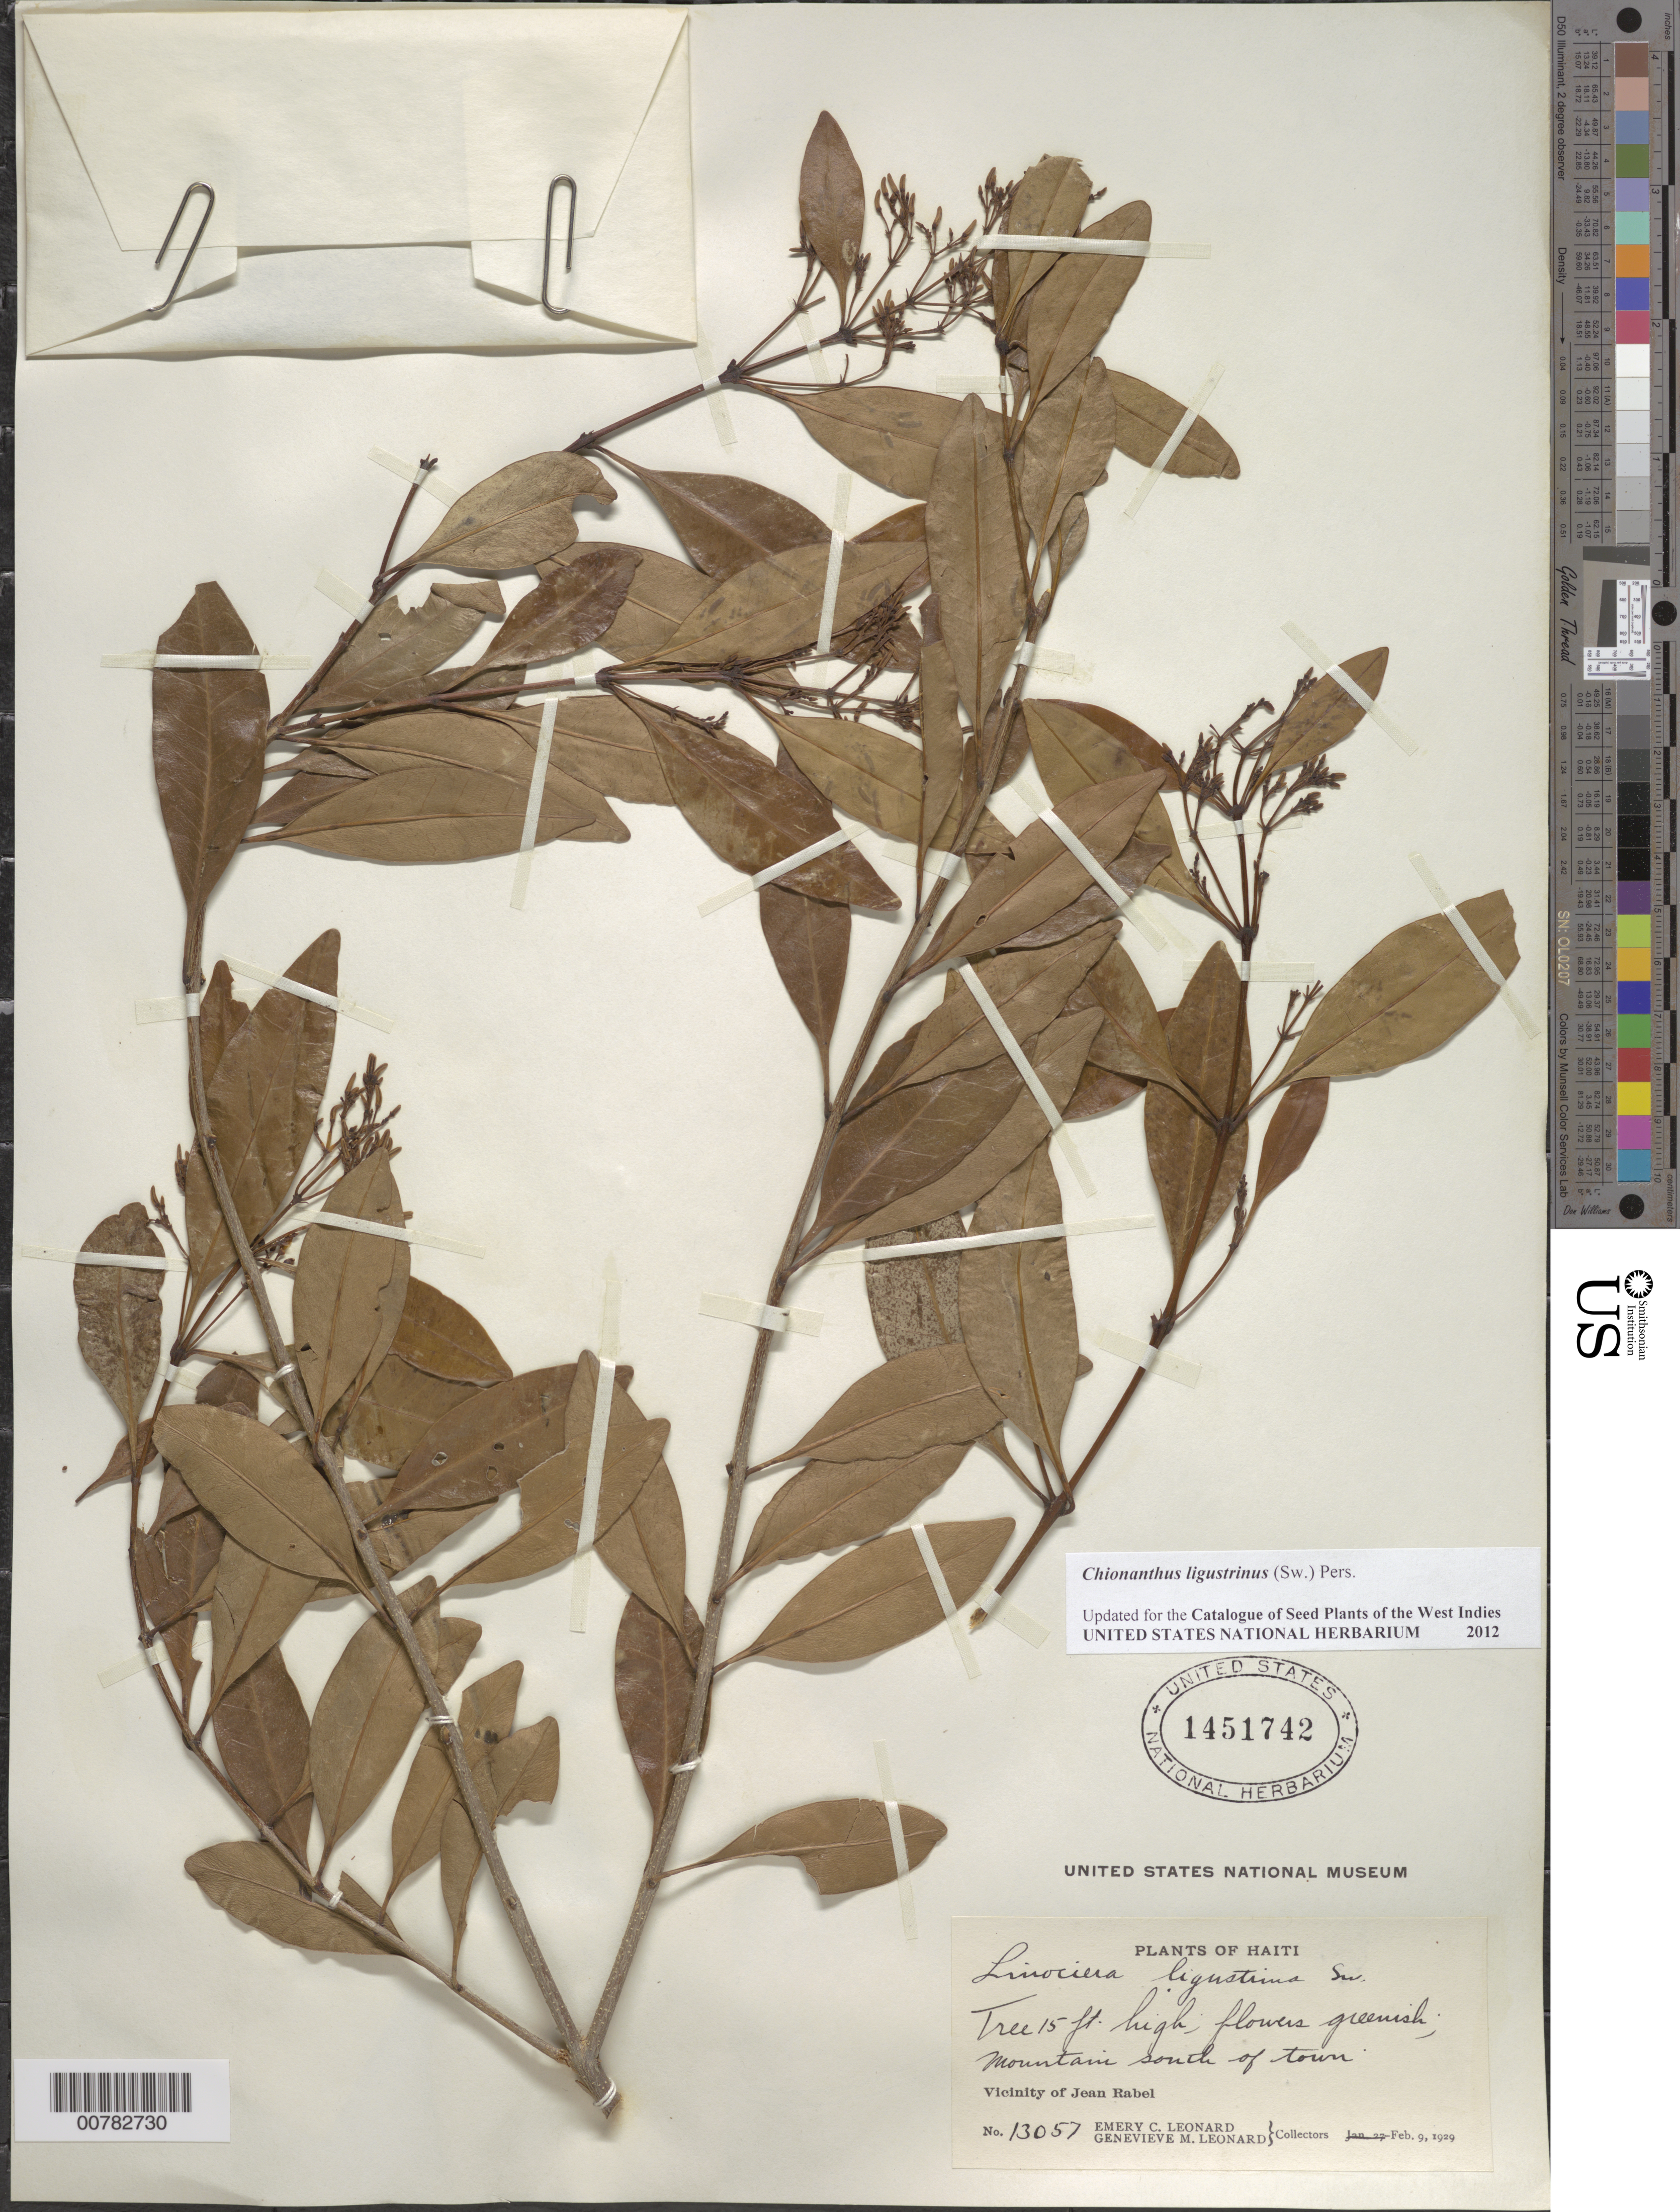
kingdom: Plantae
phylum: Tracheophyta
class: Magnoliopsida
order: Lamiales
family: Oleaceae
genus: Chionanthus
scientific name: Chionanthus ligustrinus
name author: (Sw.) Pers.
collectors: E. C. Leonard & G. M. Leonard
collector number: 13057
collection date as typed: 09 Feb 1929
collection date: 1929-02-09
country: Haiti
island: Hispaniola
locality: Vicinity of Jean Rabel, south of town.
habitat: Mountains.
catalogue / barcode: US 1451742